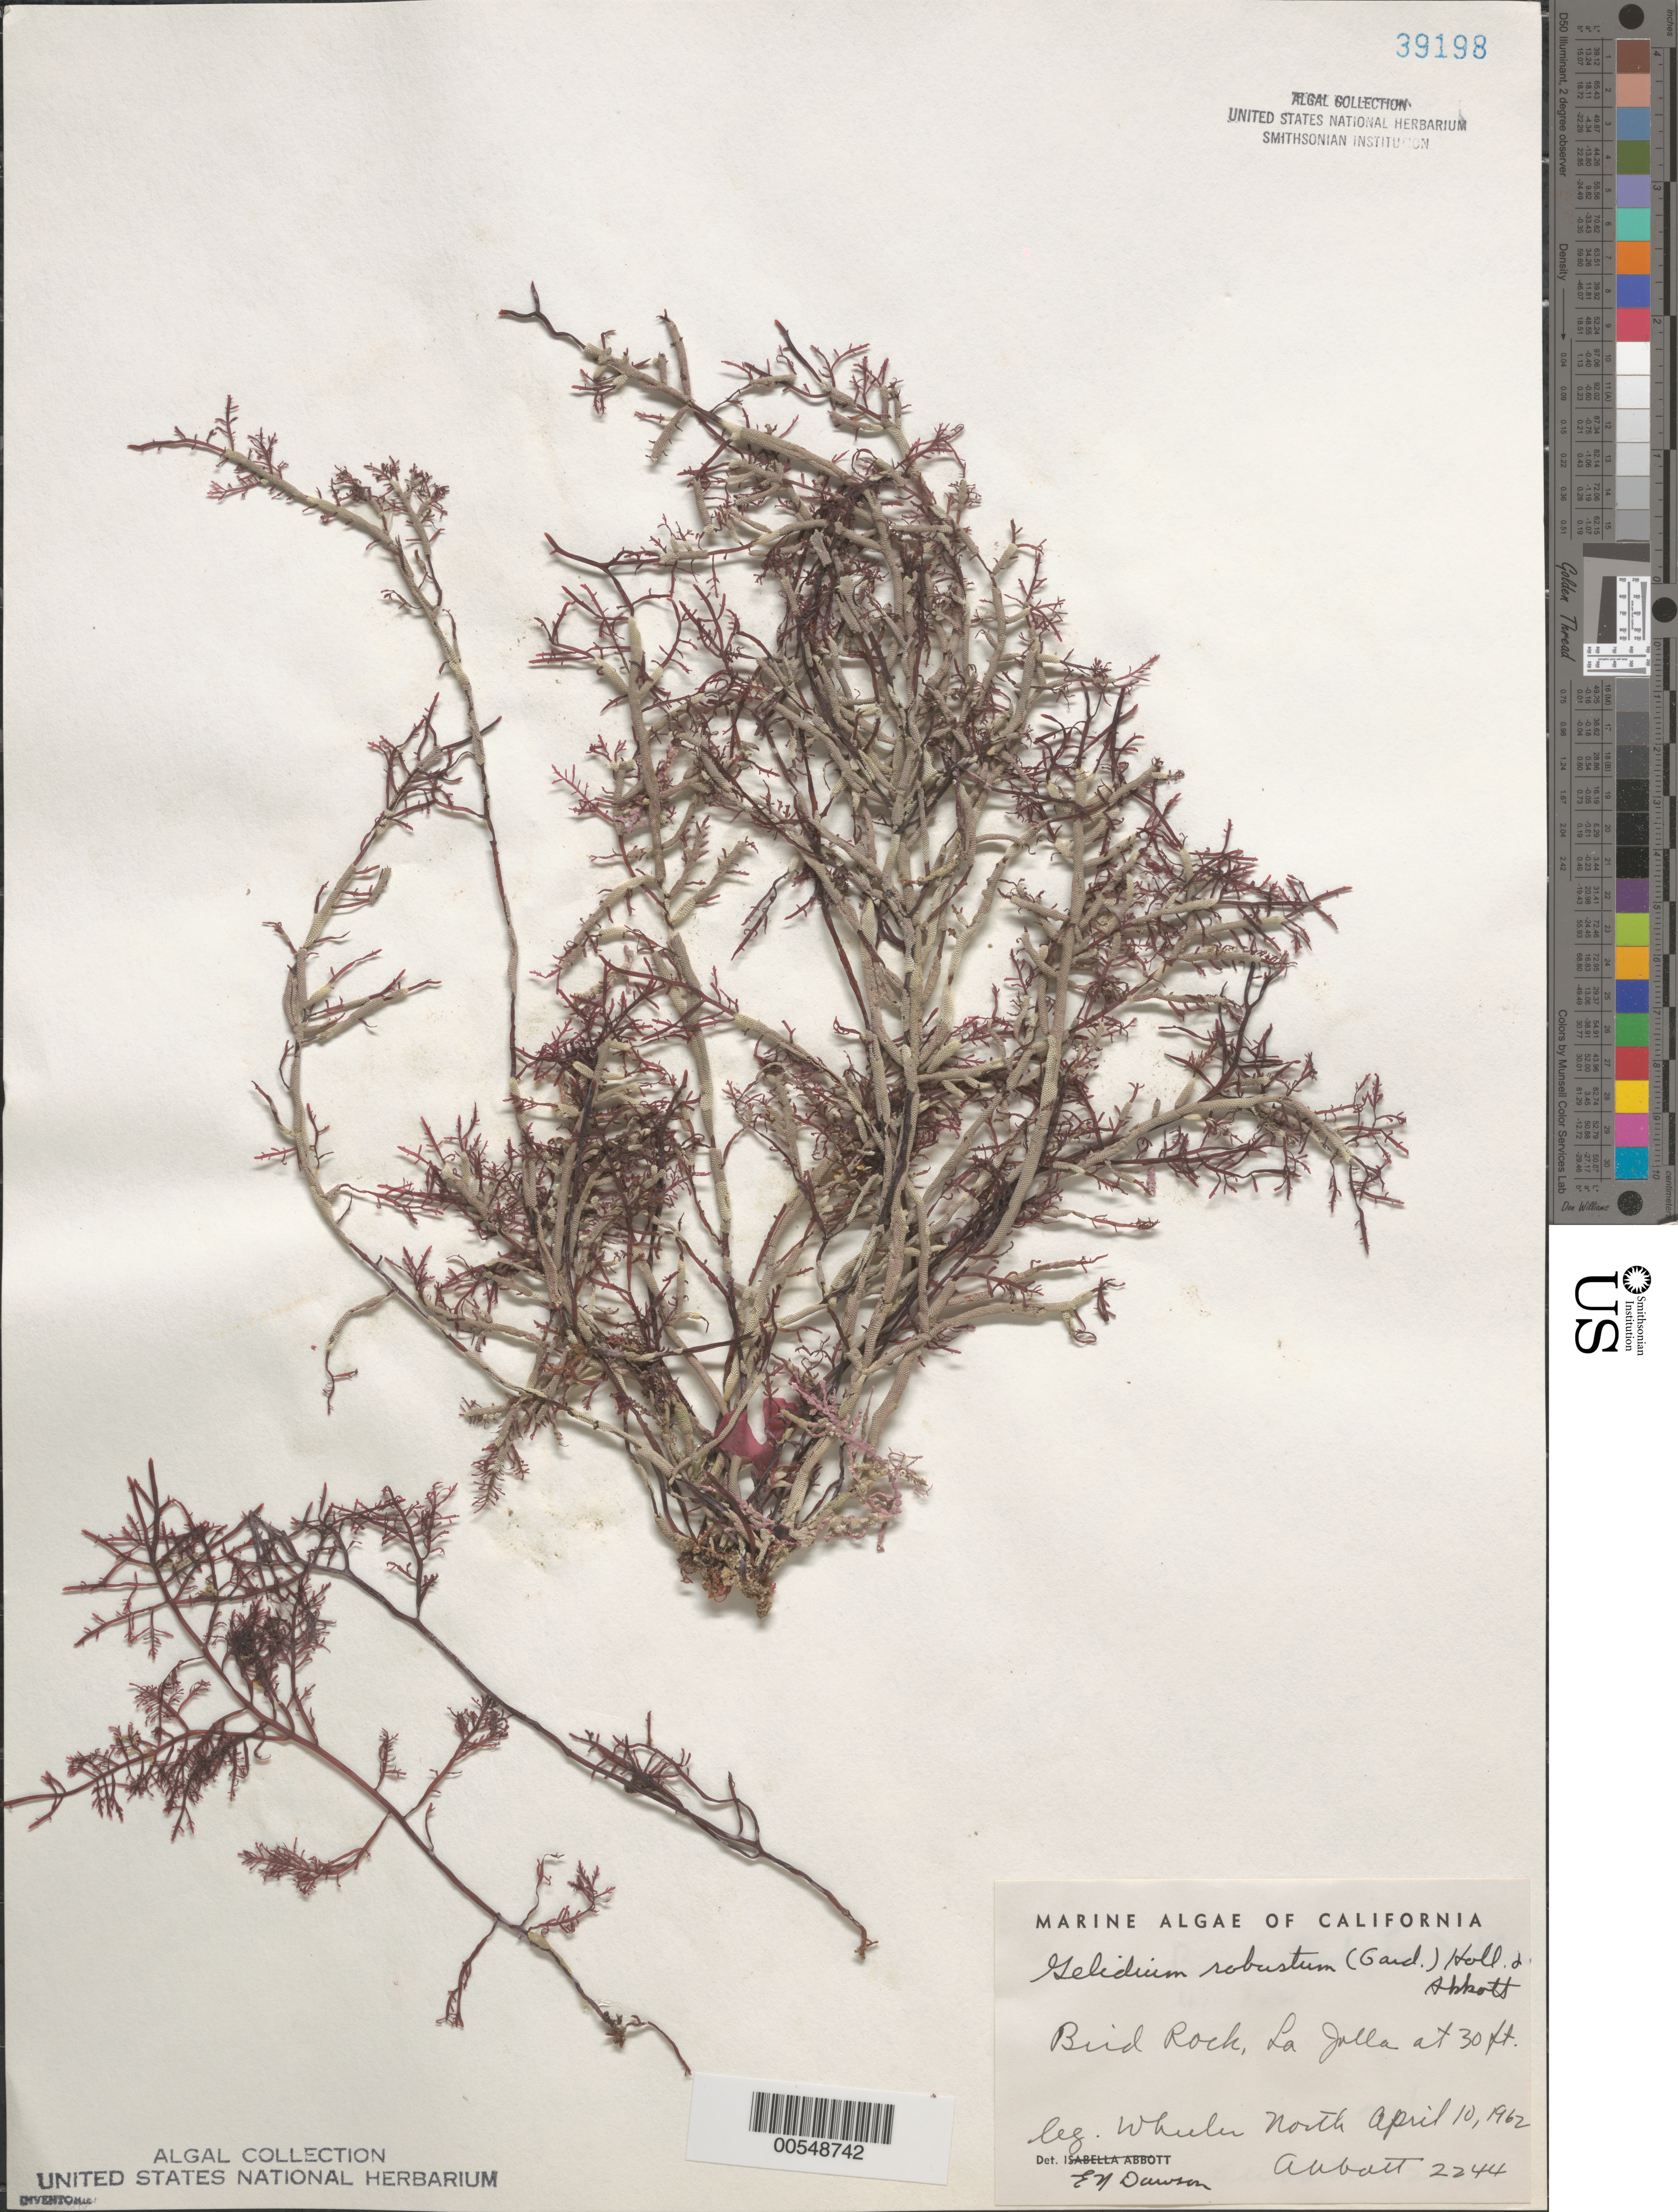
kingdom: Plantae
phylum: Rhodophyta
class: Florideophyceae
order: Gelidiales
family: Gelidiaceae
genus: Gelidium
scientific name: Gelidium robustum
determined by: Dawson, E. Y.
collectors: W. North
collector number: IAA 2244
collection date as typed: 10 Apr 1962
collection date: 1962-04-10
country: United States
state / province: California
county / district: San Diego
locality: Bird Rock, La Jolla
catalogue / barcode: US 39198